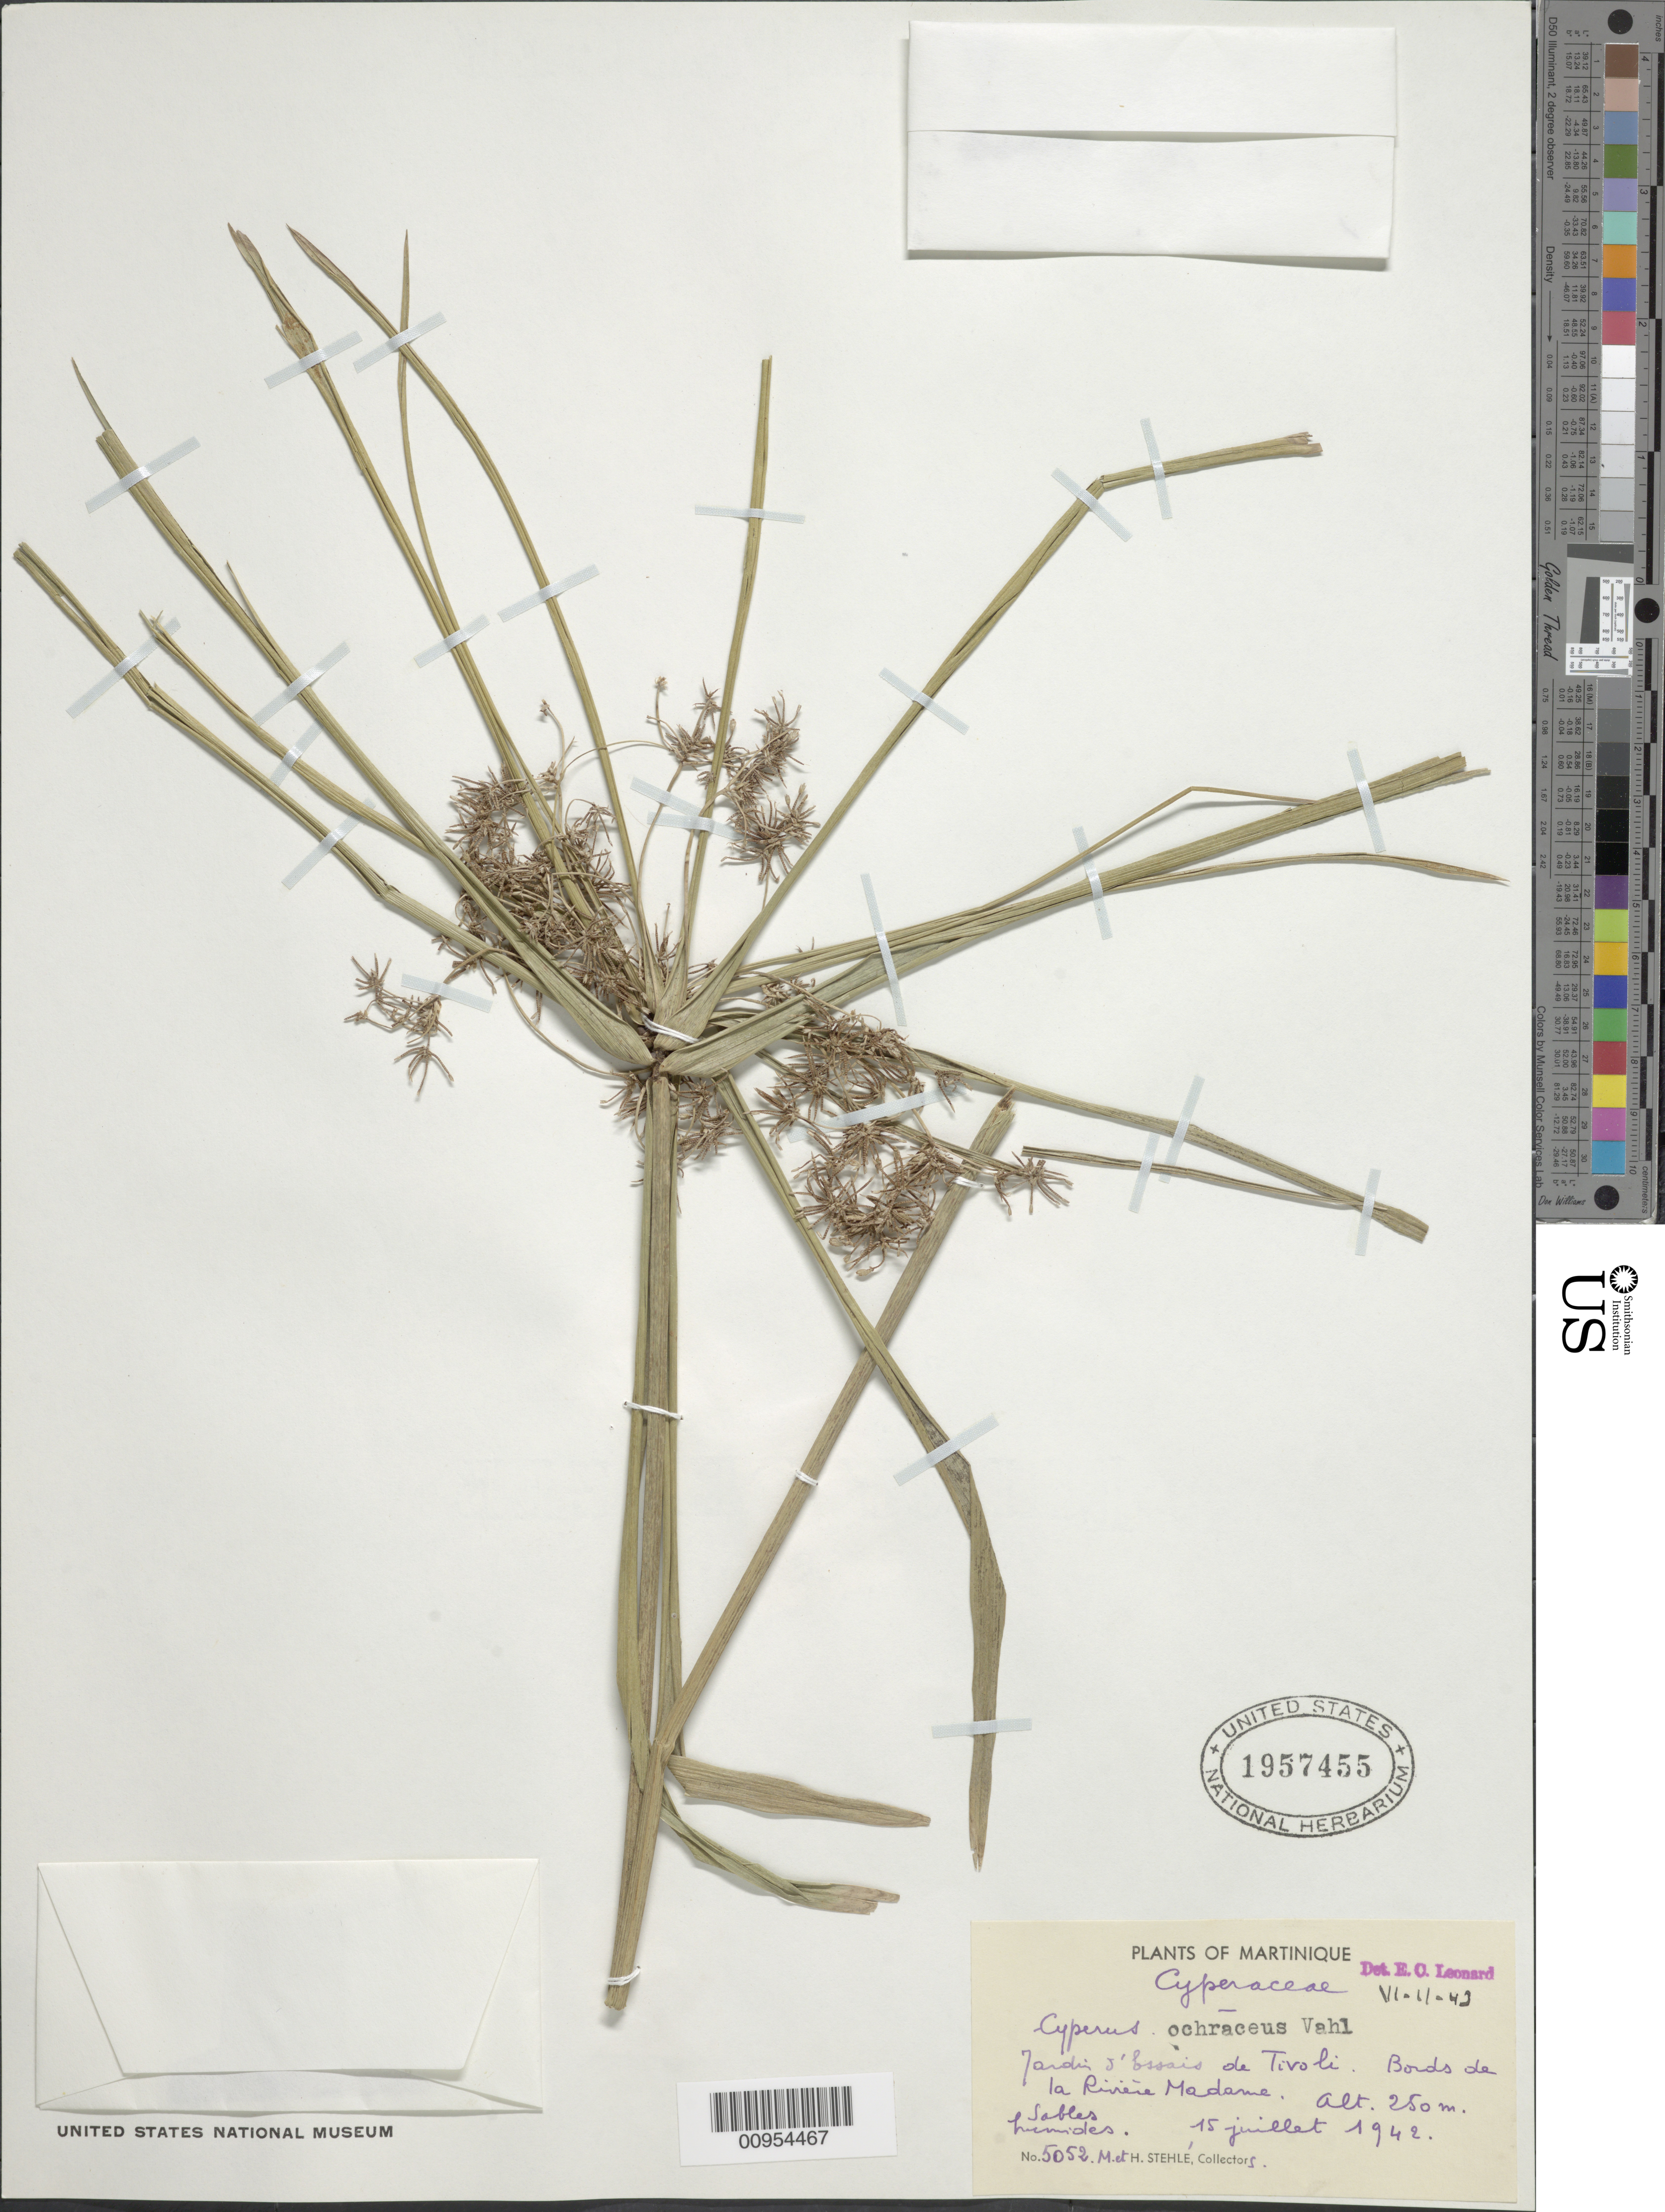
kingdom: Plantae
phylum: Tracheophyta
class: Liliopsida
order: Poales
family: Cyperaceae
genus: Cyperus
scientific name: Cyperus ochraceus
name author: Vahl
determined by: Leonard, Emery C., (US)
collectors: H. Stehlé & M. Stehlé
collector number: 5052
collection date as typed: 15 Jul 1942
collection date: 1942-07-15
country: Martinique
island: Martinique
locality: Jardin d'Essais de Tivoli, bords de la Rivière Madame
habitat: Sables humides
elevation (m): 250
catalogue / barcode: US 1957455